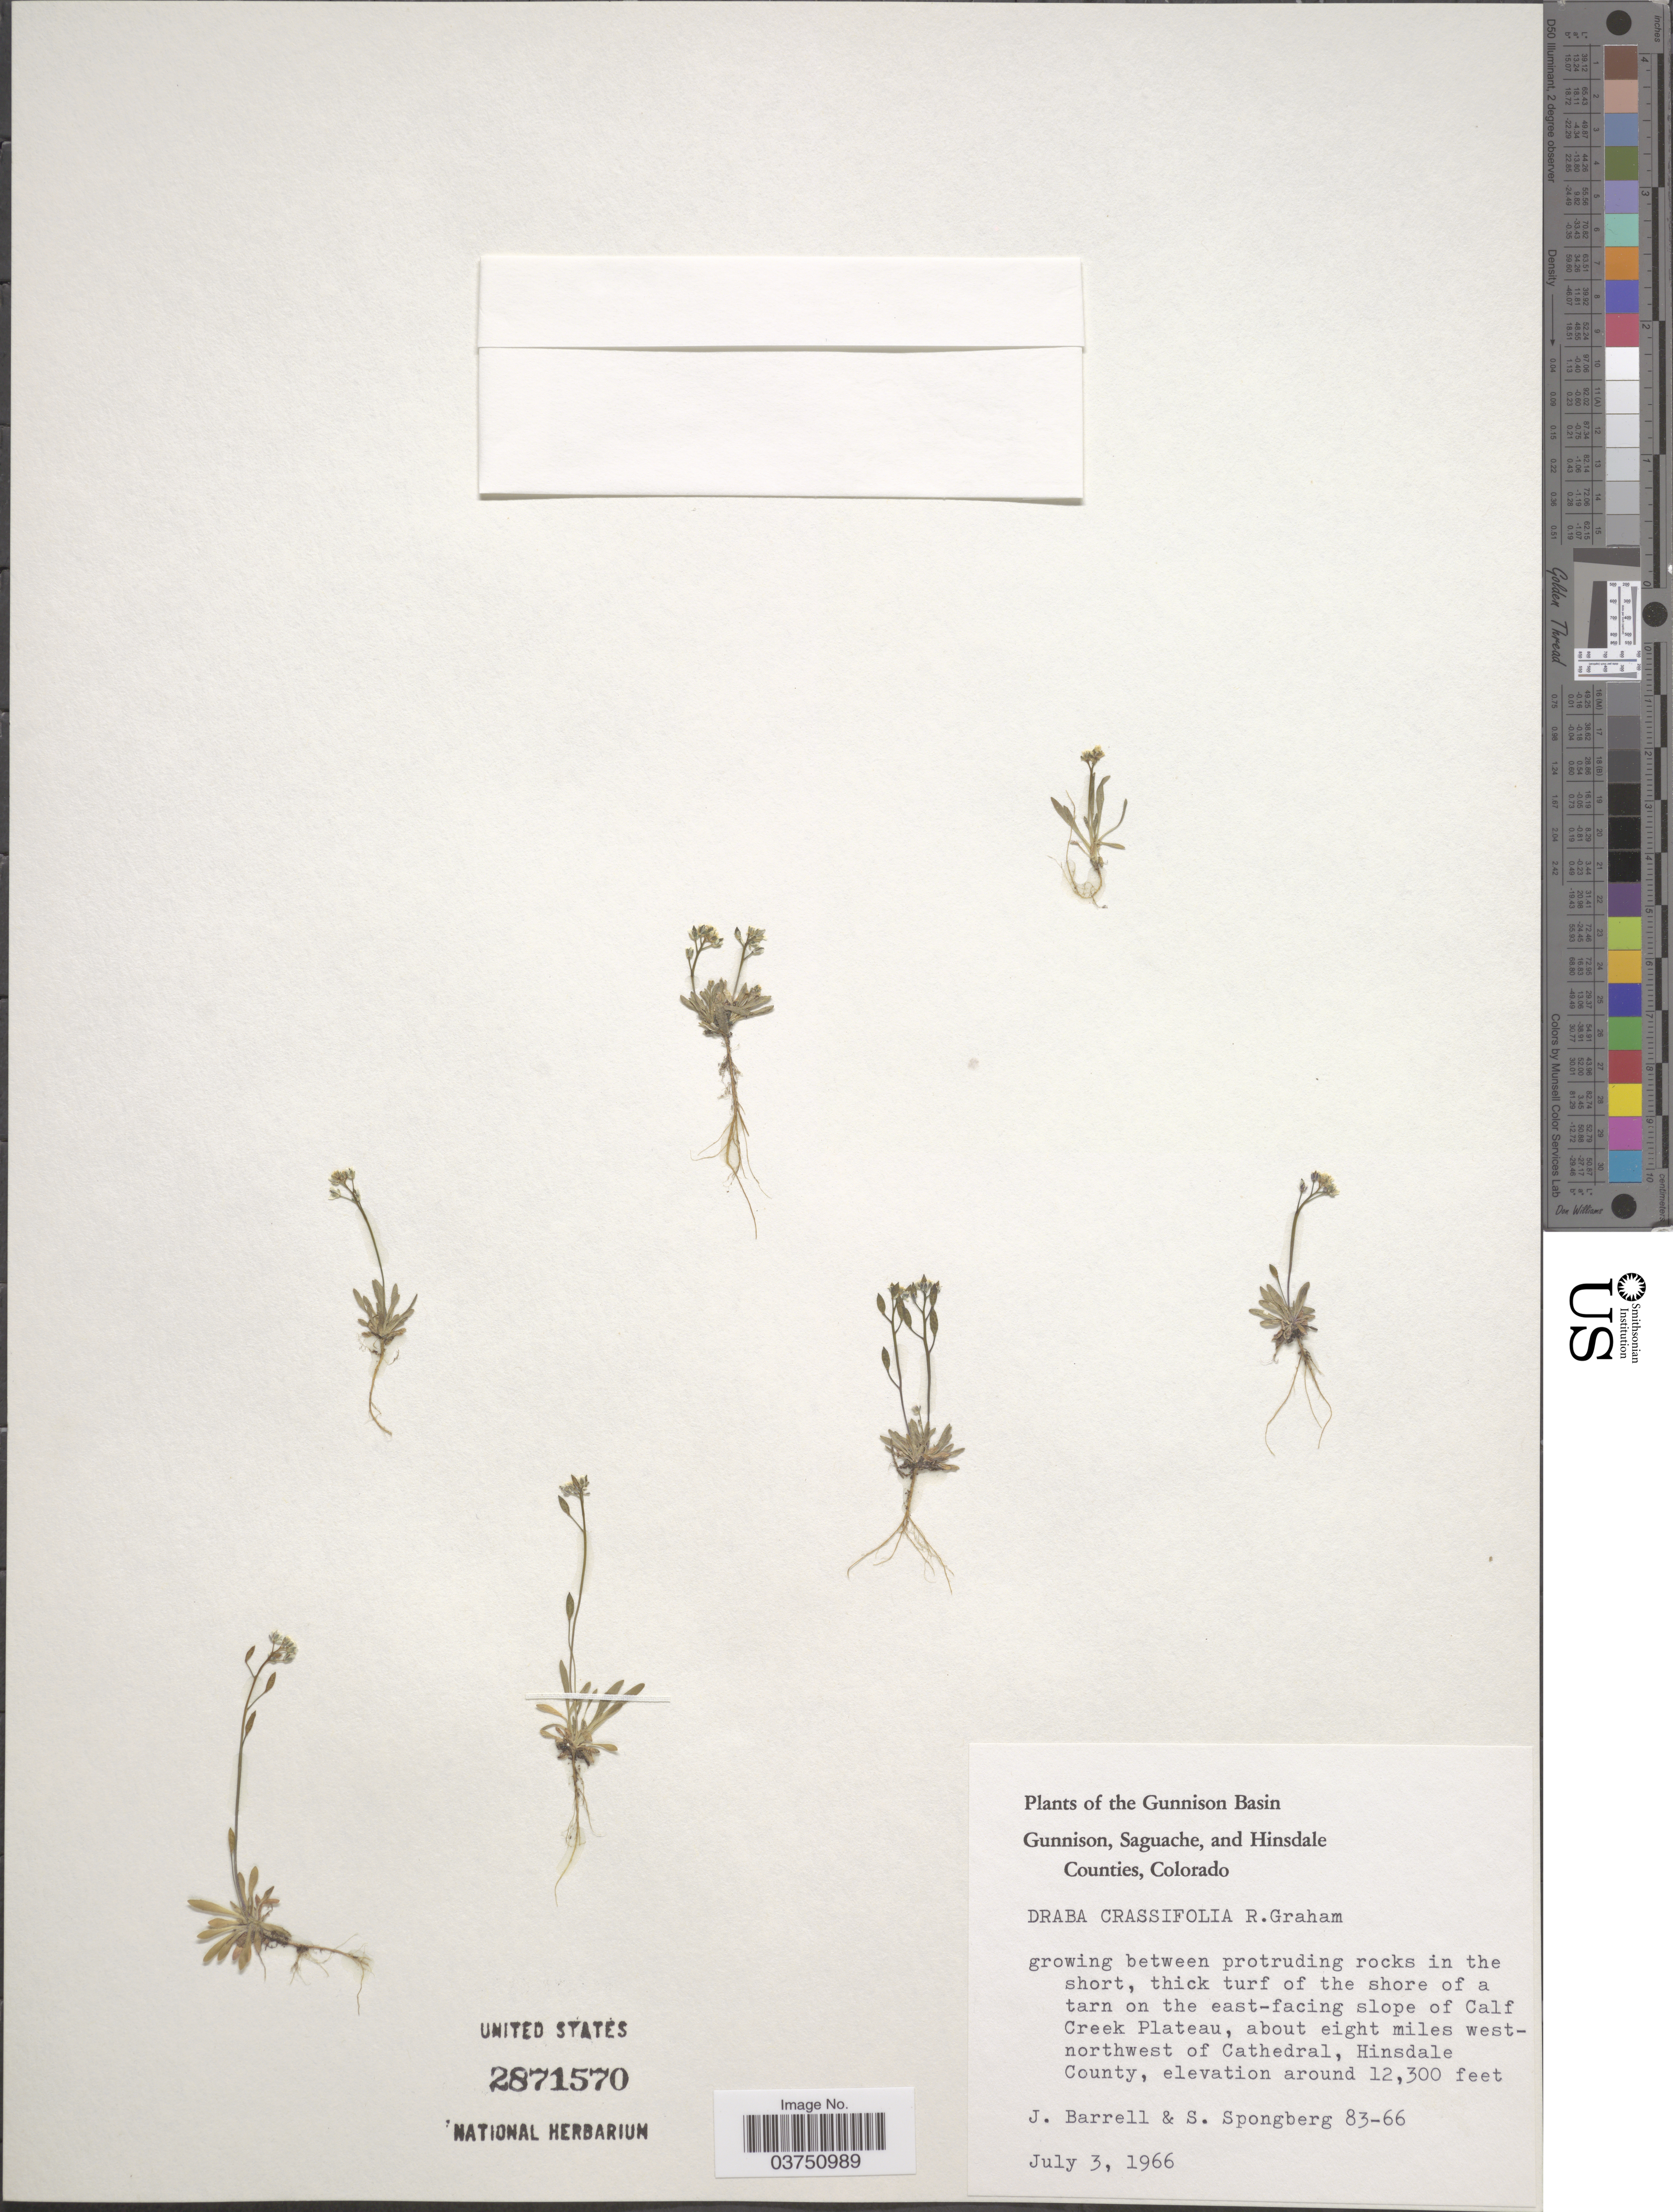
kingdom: Plantae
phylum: Tracheophyta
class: Magnoliopsida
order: Brassicales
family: Brassicaceae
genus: Draba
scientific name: Draba crassifolia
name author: Graham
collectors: J. Barrell & S. A.Spongberg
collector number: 83-66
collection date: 1966-07-03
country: United States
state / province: Colorado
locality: The Gunnison Basin. Thick turf of the shore of a tarn on the east-facing slope of Calf Creek Plateau, about eight miles west-northwest of Cathedral, Hinsdale County.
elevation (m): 3749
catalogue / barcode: US 2871570